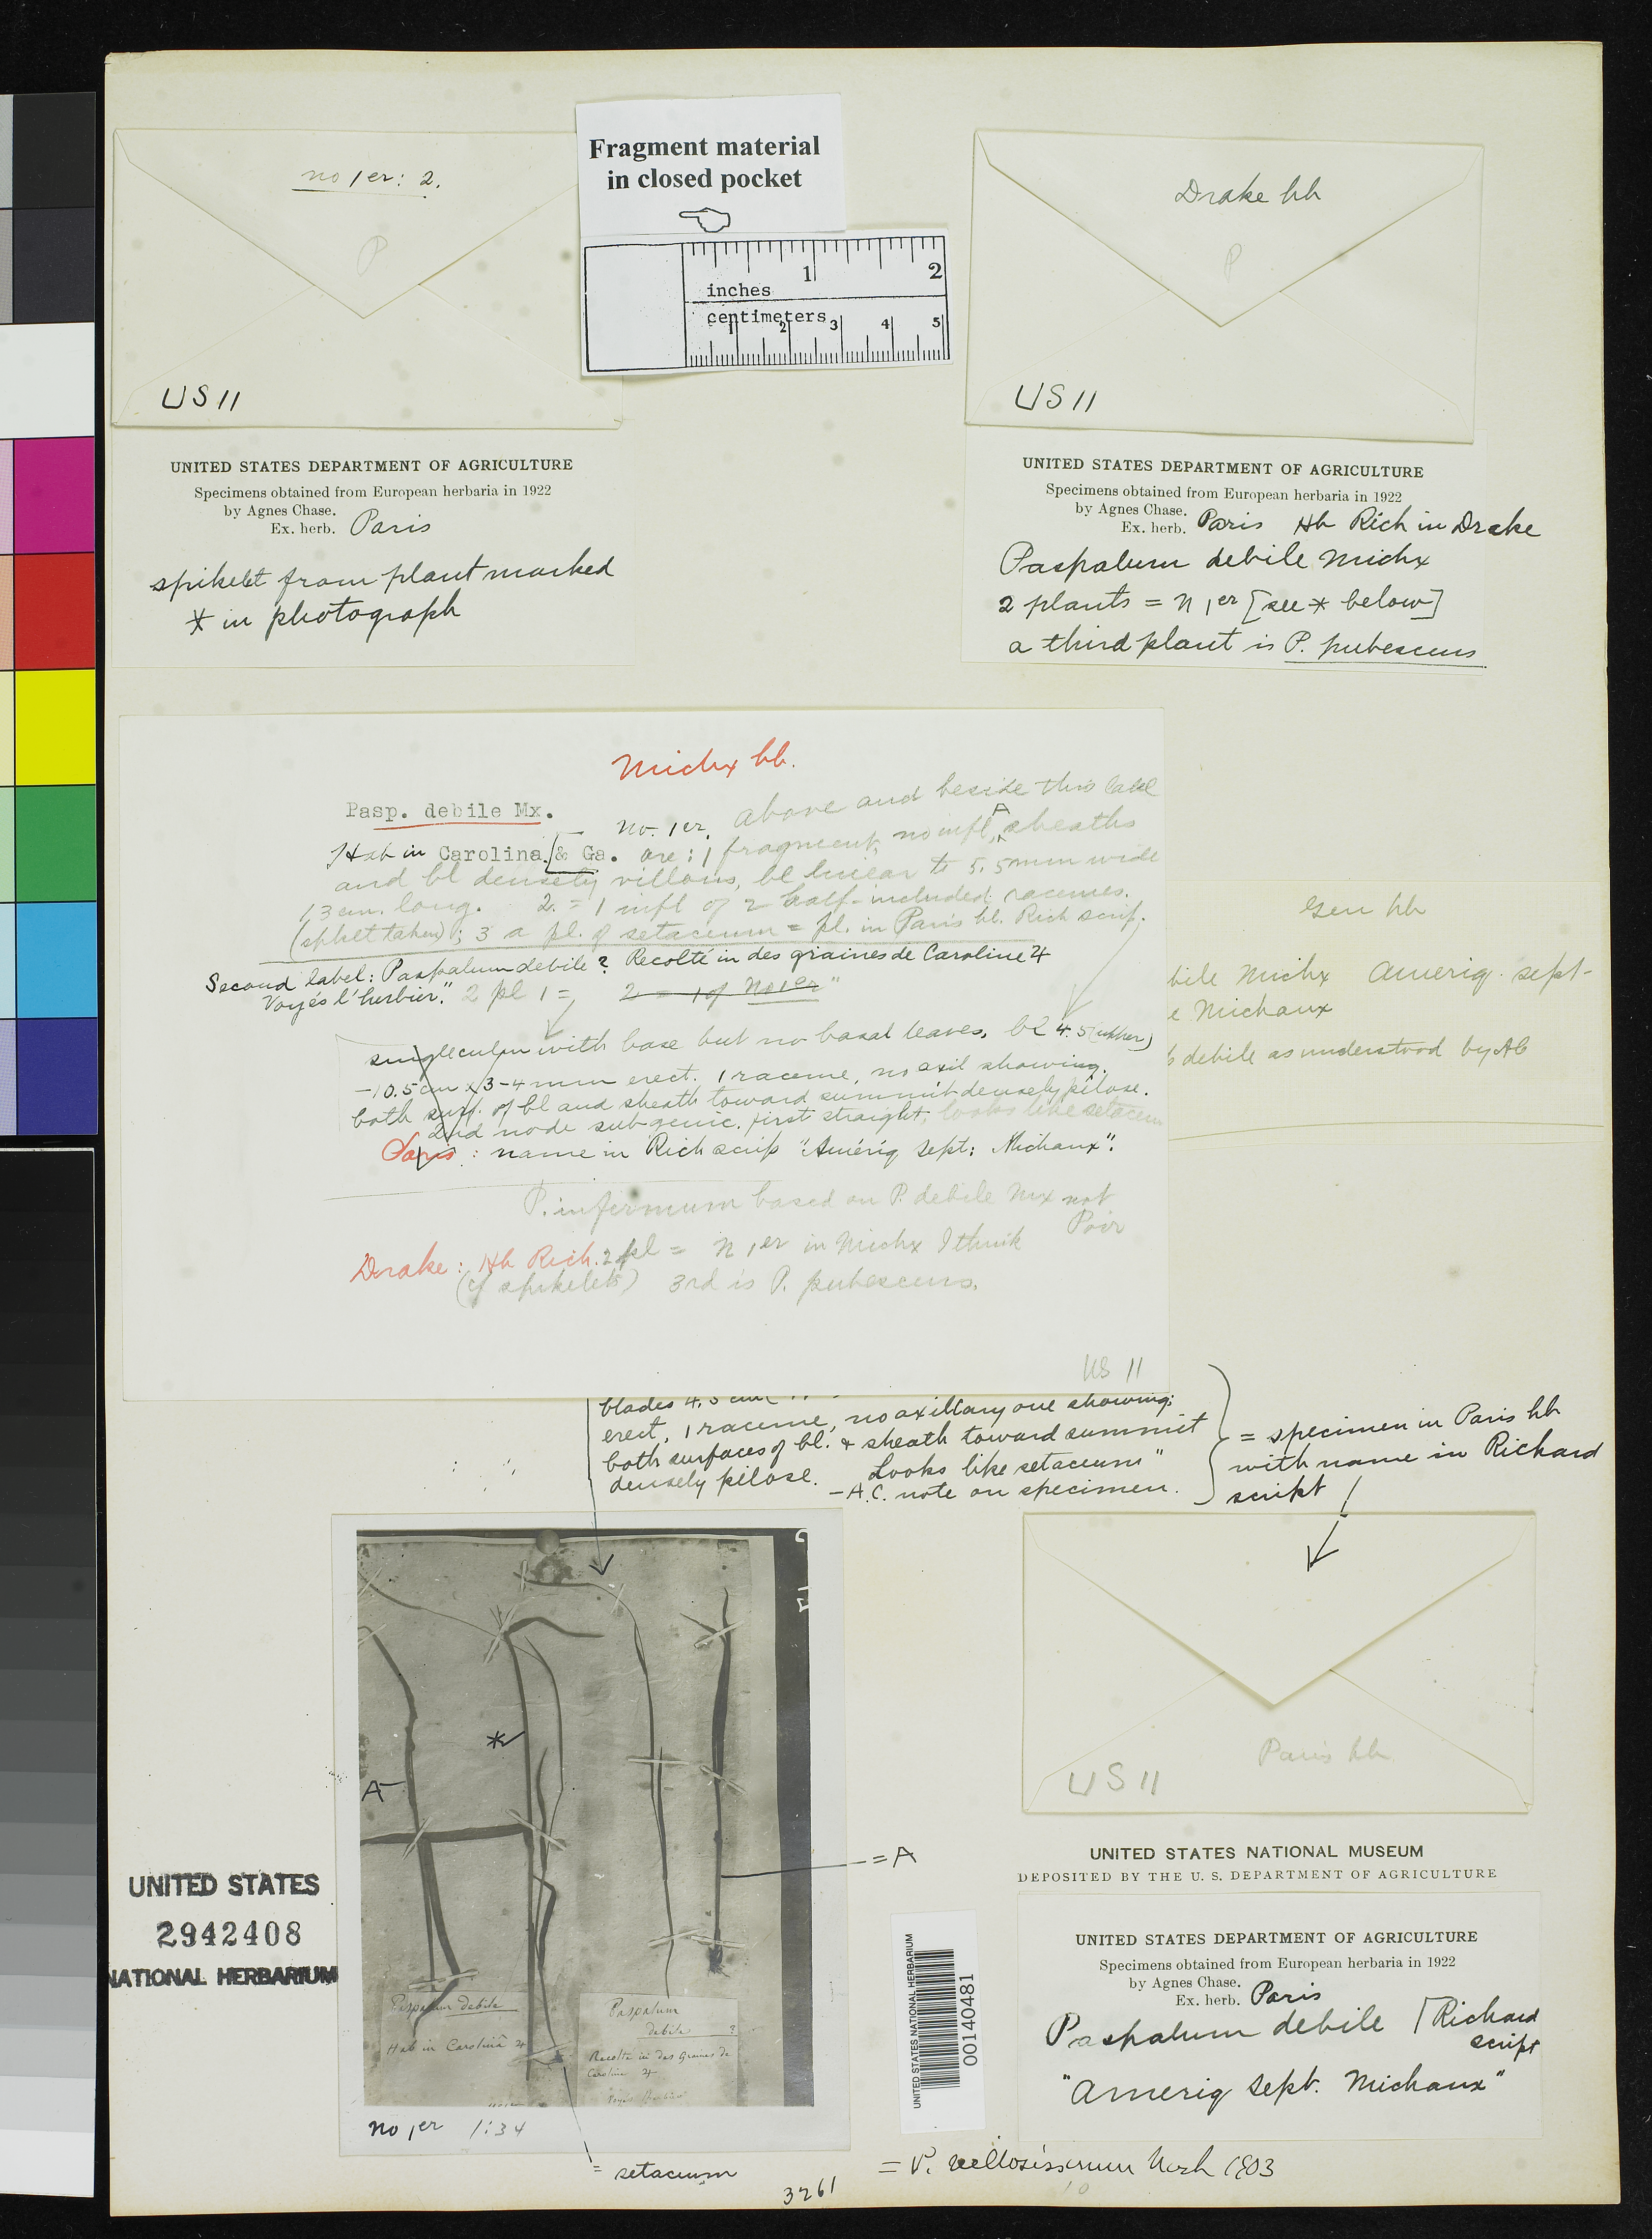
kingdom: Plantae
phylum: Tracheophyta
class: Liliopsida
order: Poales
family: Poaceae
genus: Paspalum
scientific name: Paspalum debile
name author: Michx.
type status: Type Fragment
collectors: A. Michaux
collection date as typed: Sep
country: United States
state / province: South Carolina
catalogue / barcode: US 2942408